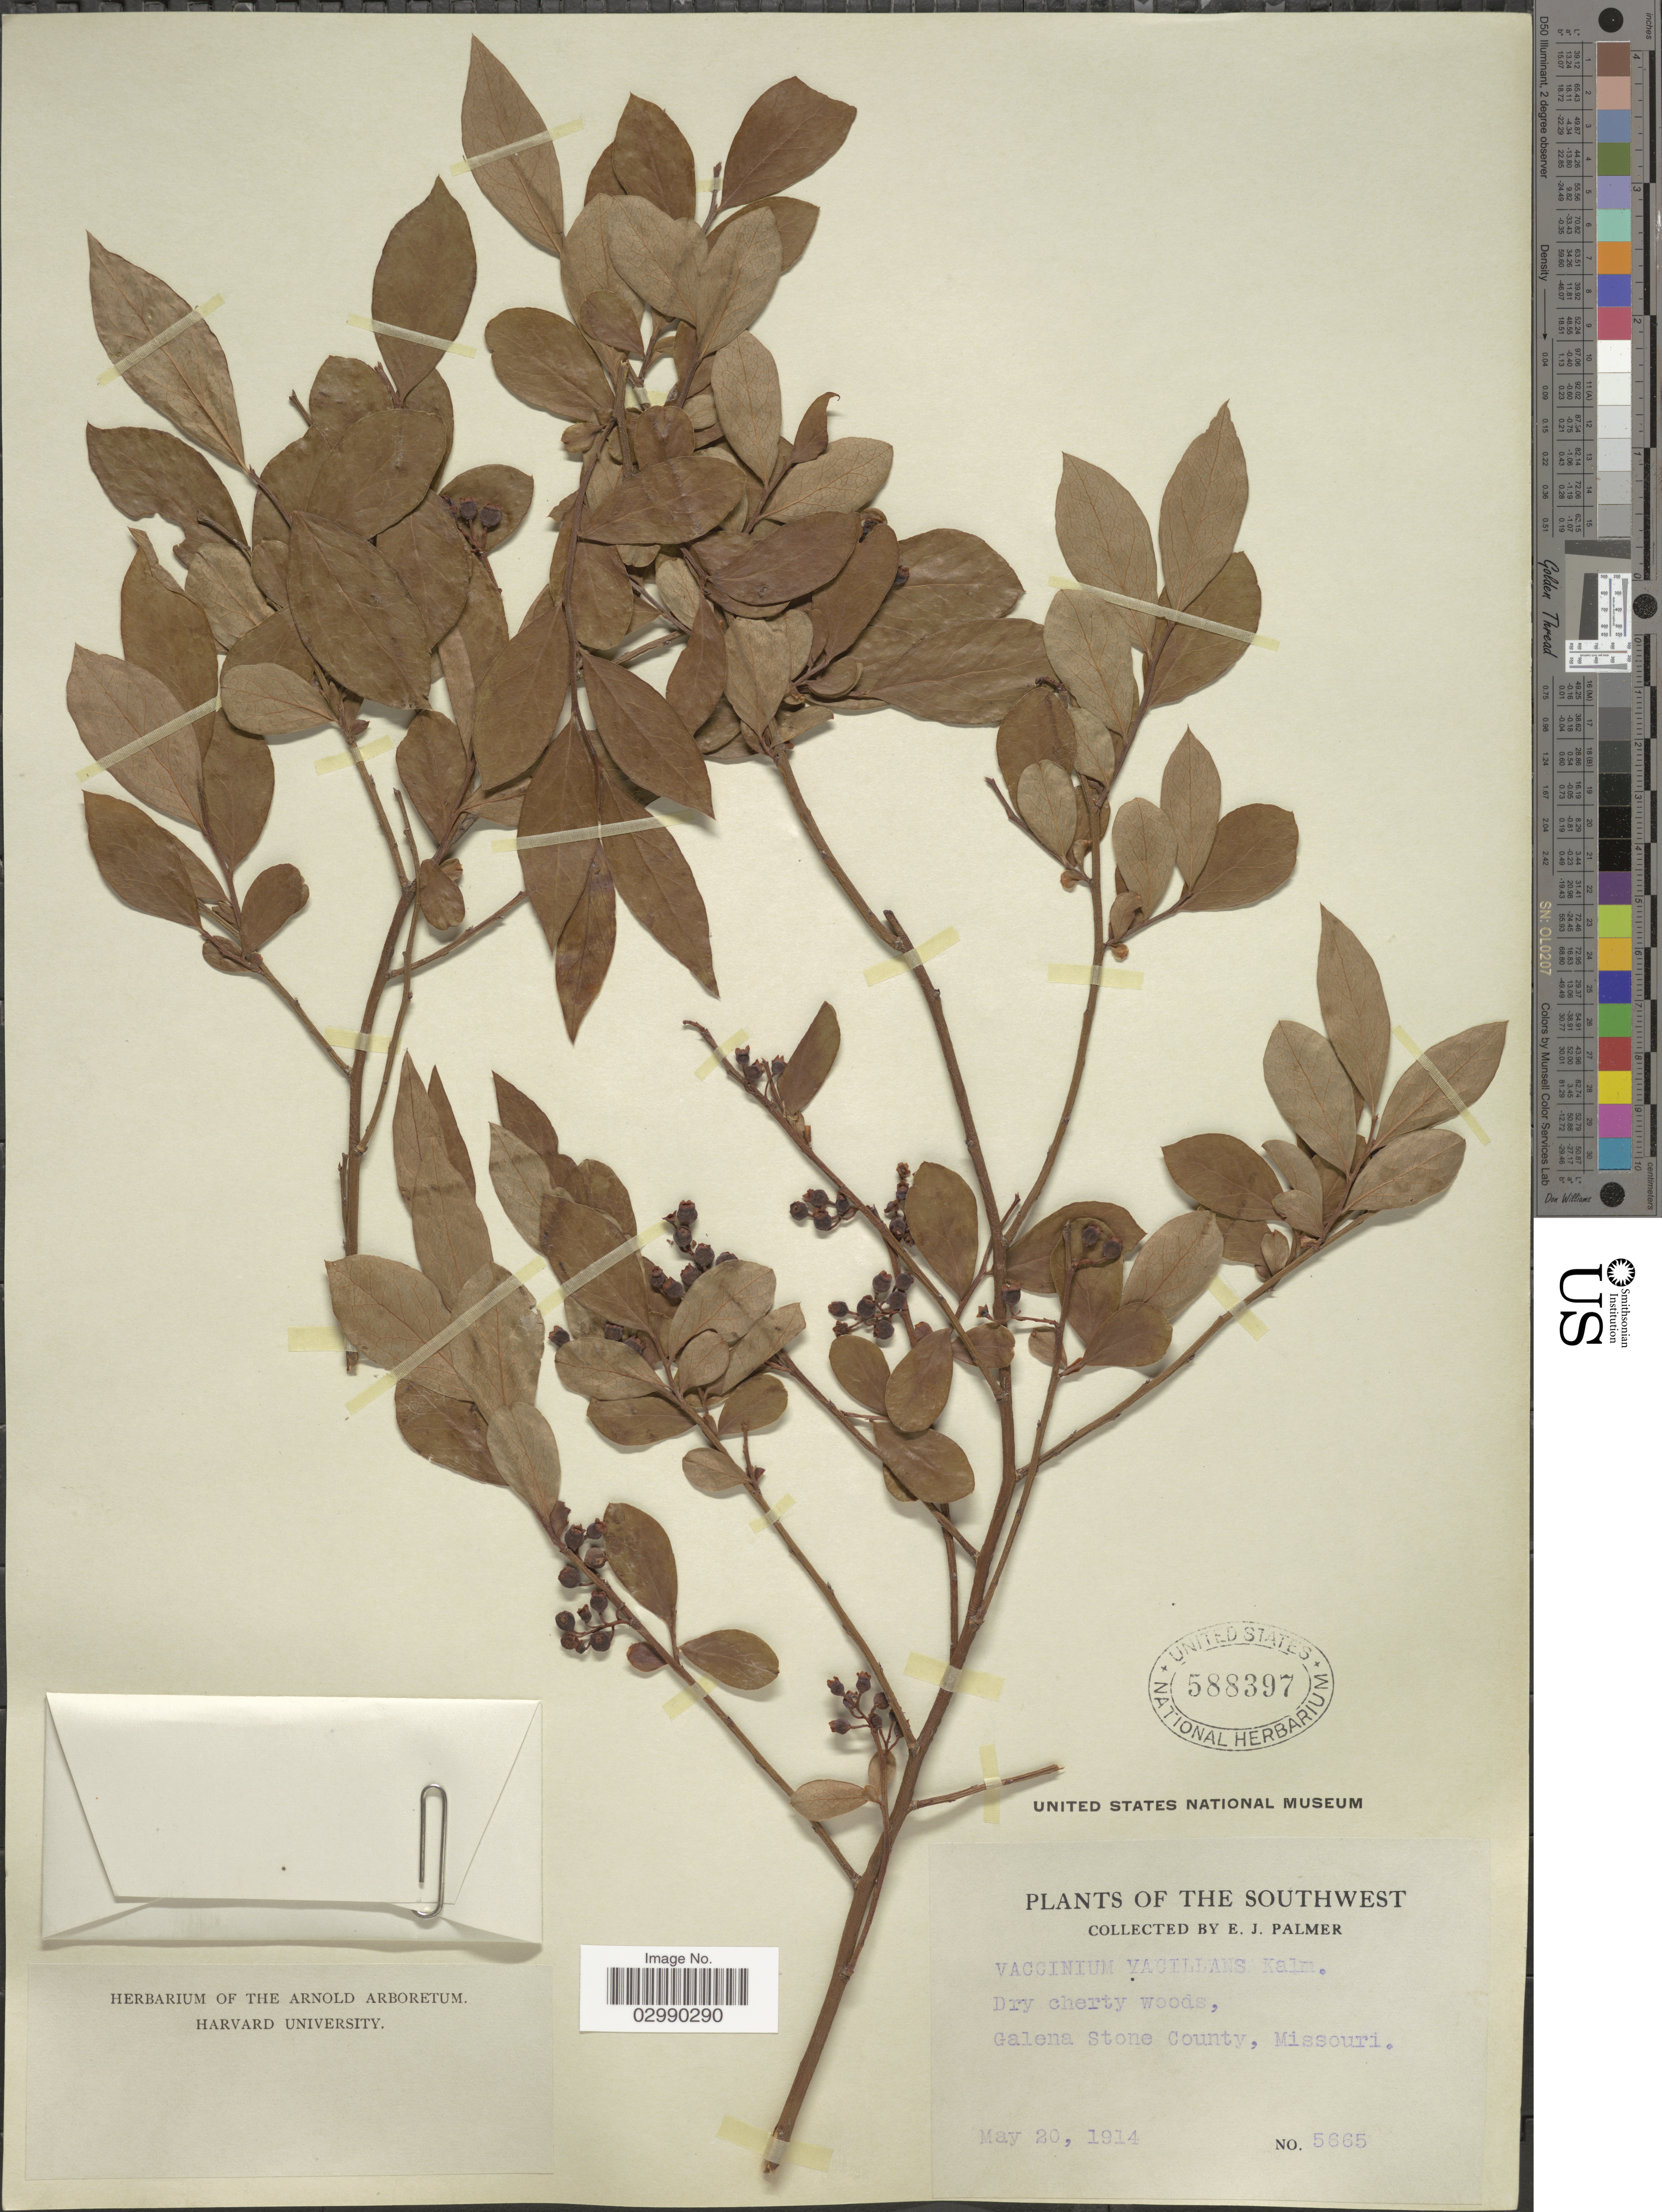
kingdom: Plantae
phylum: Tracheophyta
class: Magnoliopsida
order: Ericales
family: Ericaceae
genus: Vaccinium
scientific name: Vaccinium vacillans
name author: Kalm ex Torr.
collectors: E. J. Palmer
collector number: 5665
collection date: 1914-05-20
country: United States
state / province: Missouri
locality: The Southwest, Galena Stone County.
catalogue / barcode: US 588397